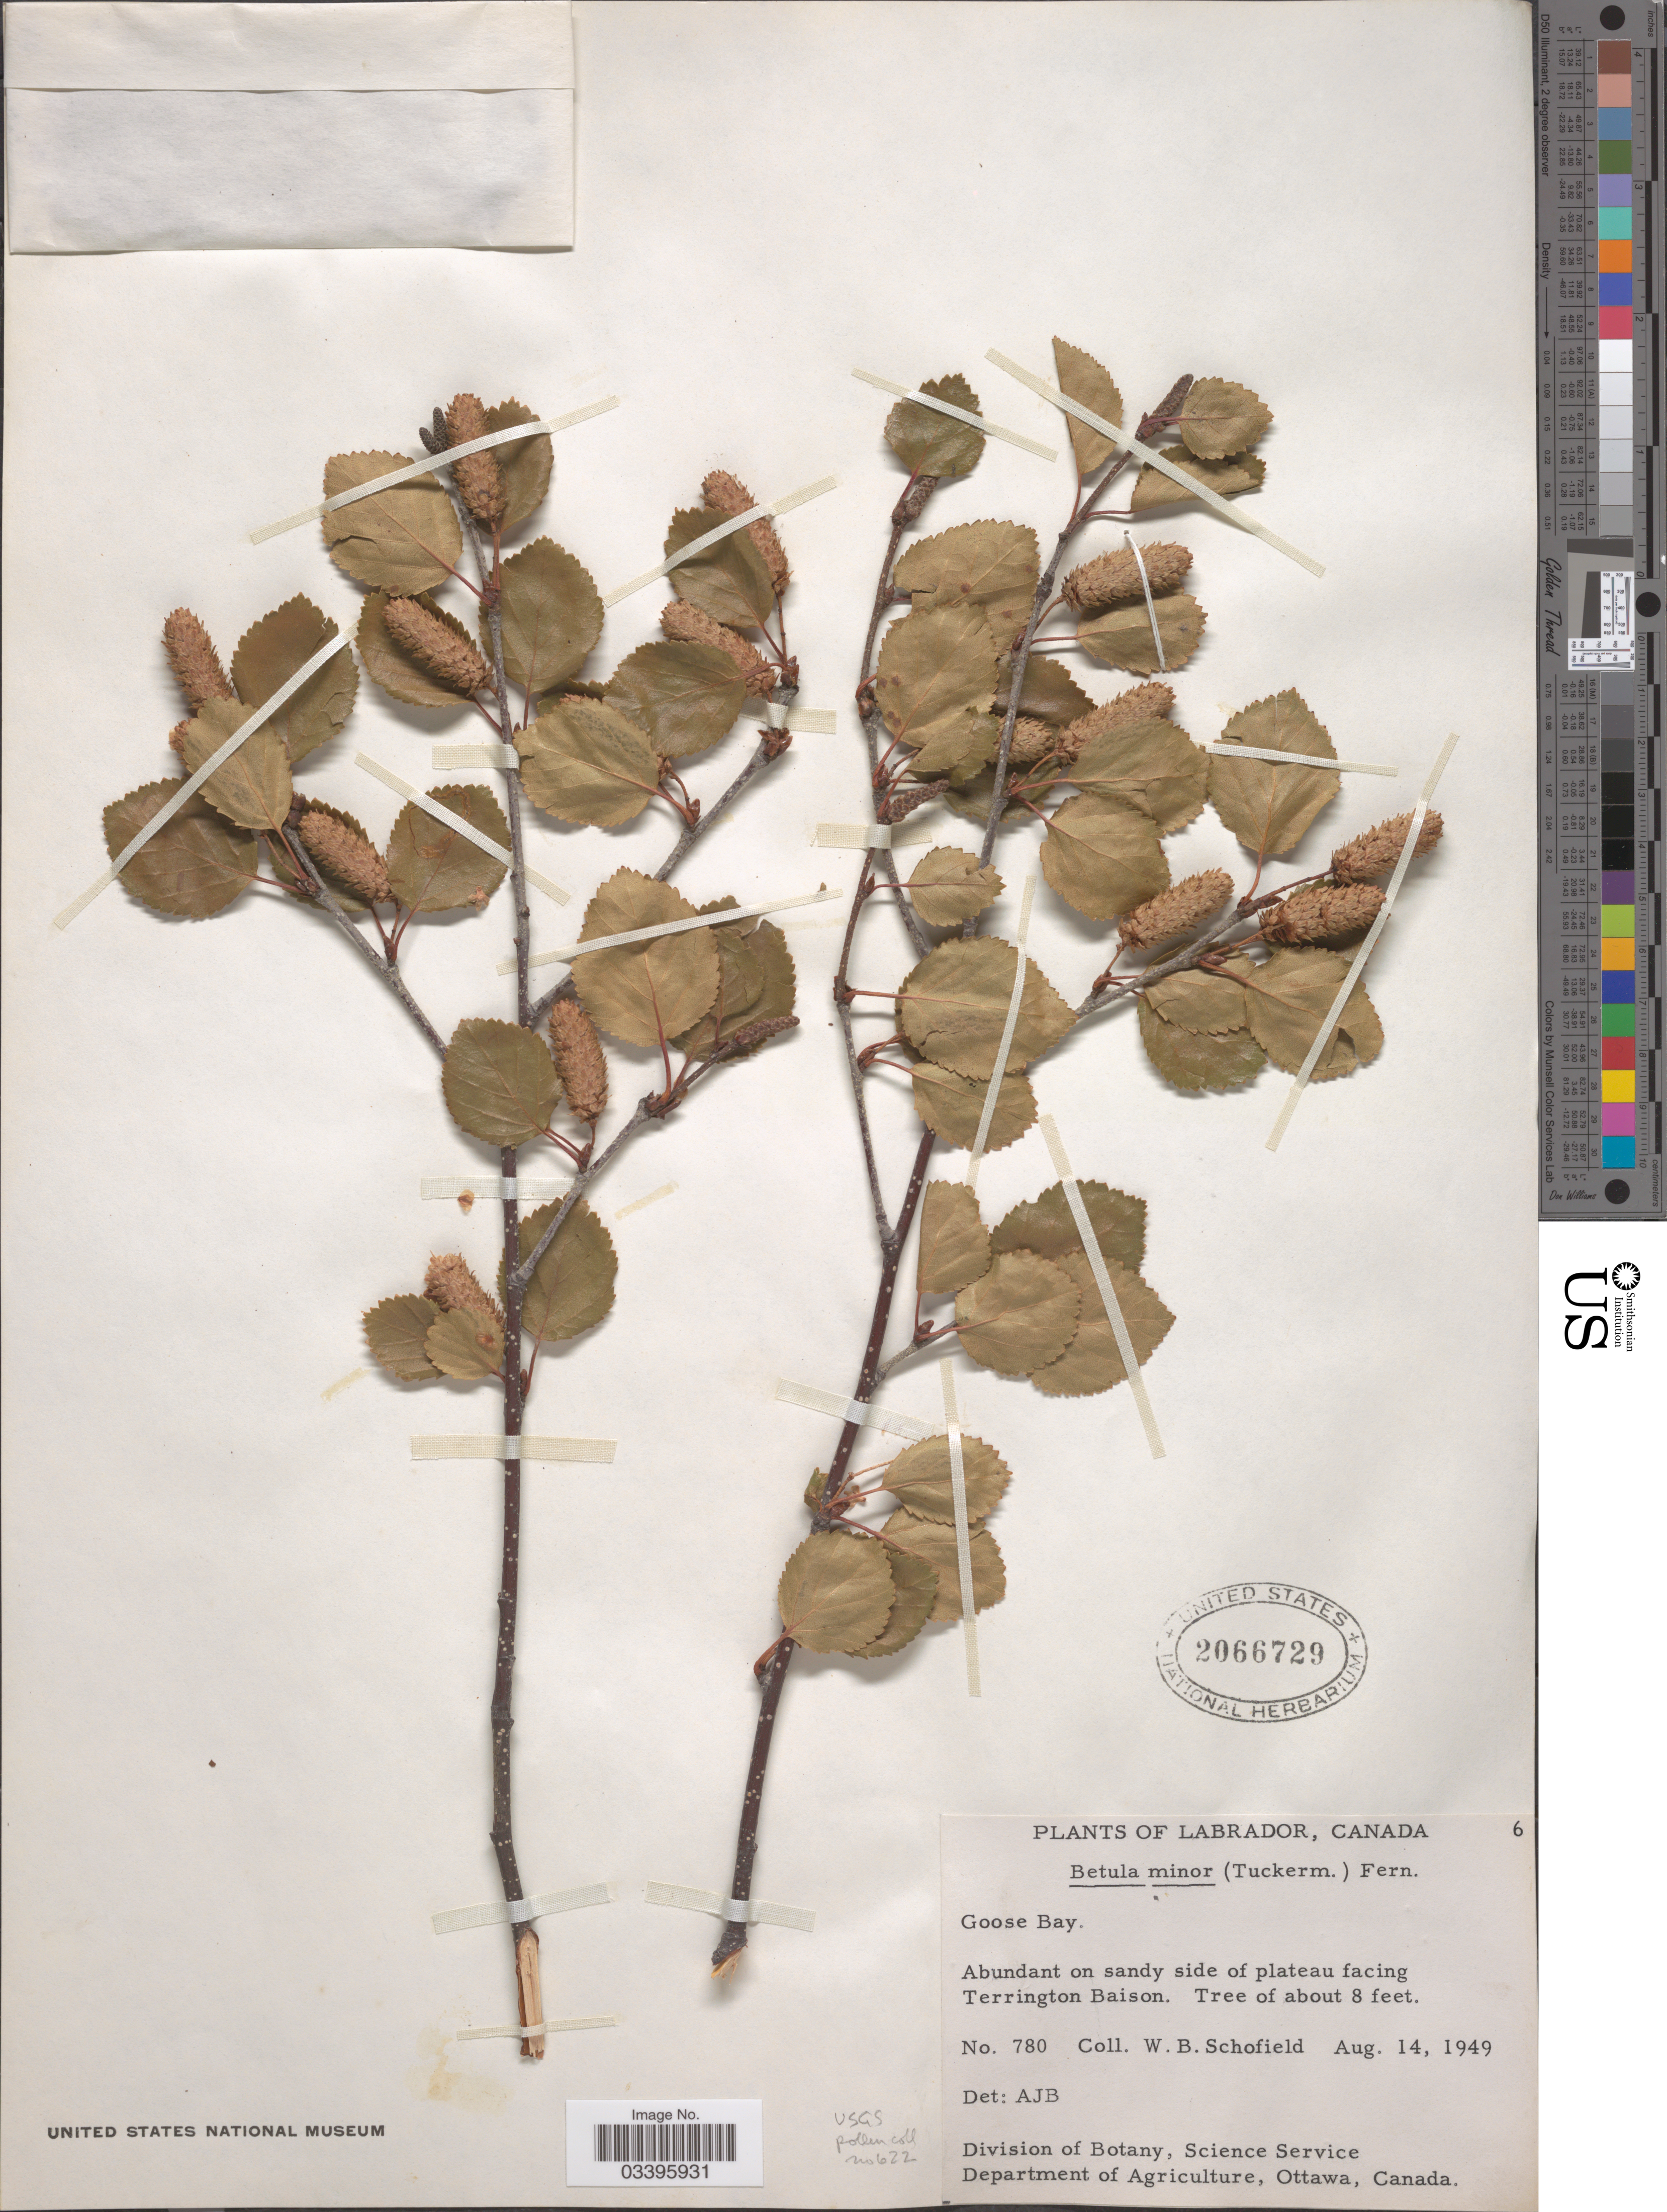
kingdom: Plantae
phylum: Tracheophyta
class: Magnoliopsida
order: Fagales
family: Betulaceae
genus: Betula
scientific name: Betula minor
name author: (Tuck.) Fernald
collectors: W. Schofield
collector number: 780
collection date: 1949-08-14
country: Canada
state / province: Newfoundland and Labrador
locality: Labrador. Abundant on sandy side of plateau facing Terrington Baison.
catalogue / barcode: US 2066729